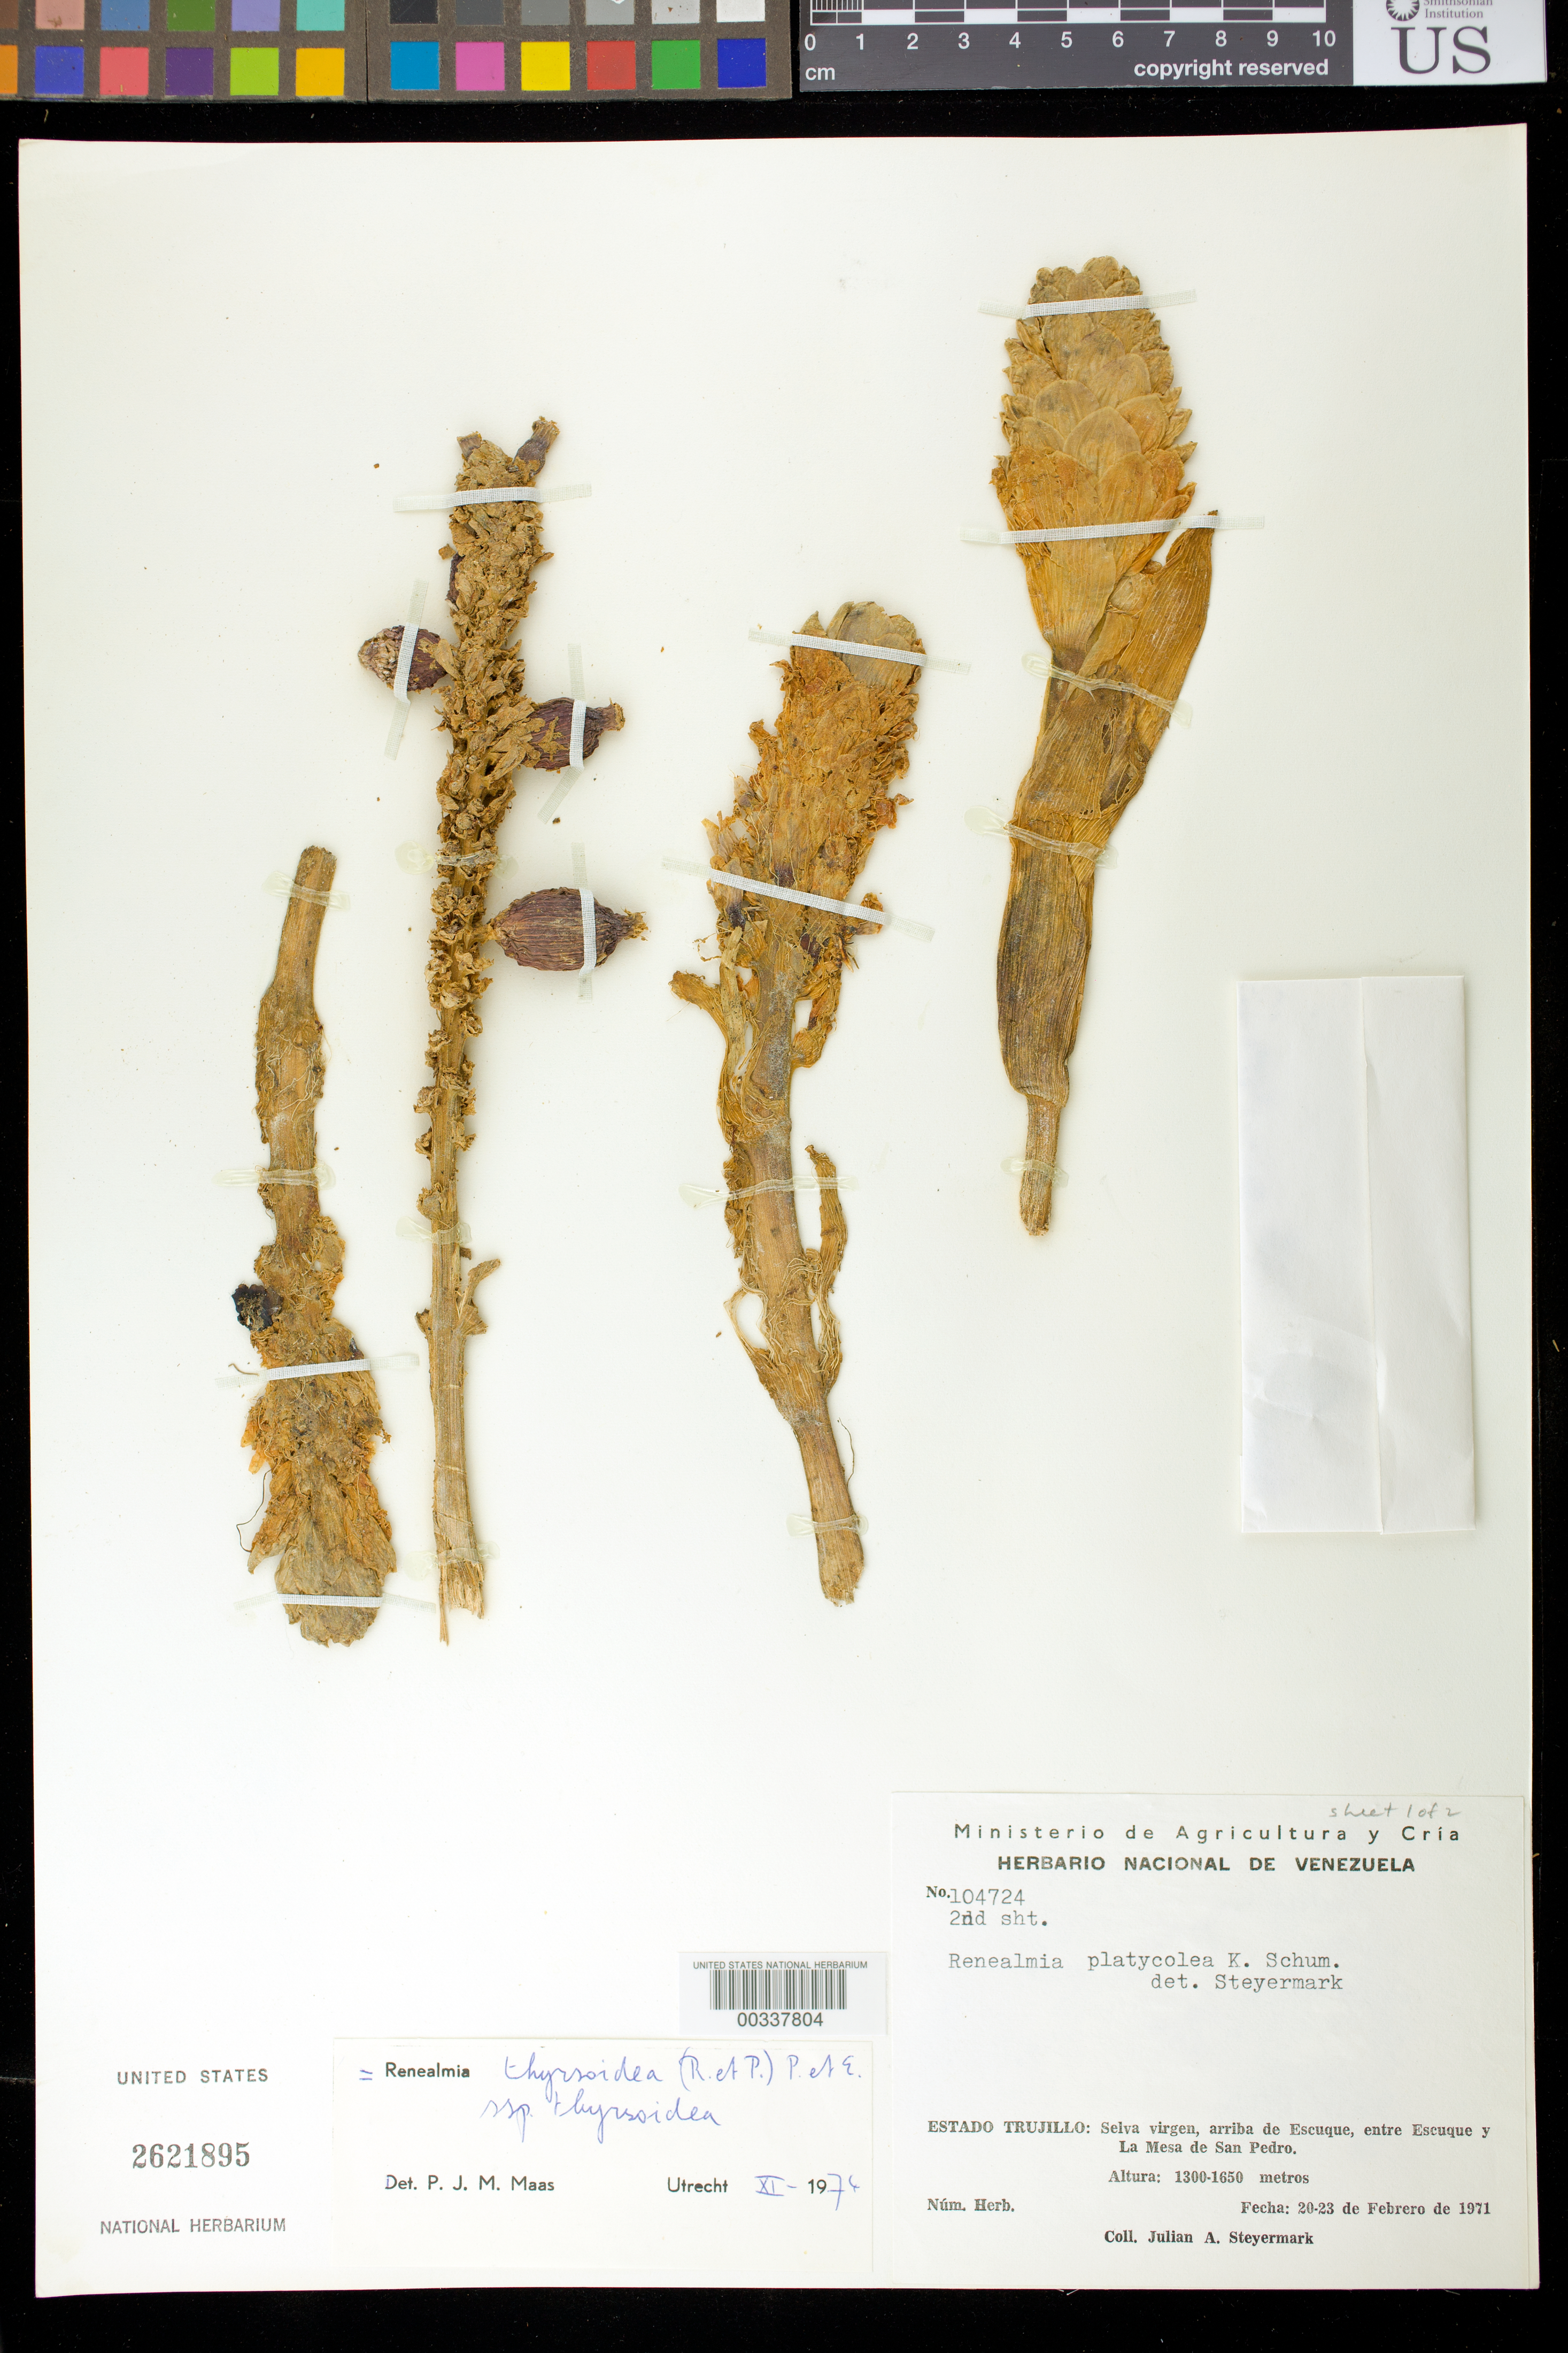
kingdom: Plantae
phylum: Tracheophyta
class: Liliopsida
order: Zingiberales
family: Zingiberaceae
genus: Renealmia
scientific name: Renealmia thyrsoidea subsp. thyrsoidea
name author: (Ruiz & Pav.) Poepp. & Endl.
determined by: Maas, Paul J. M.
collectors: J. Steyermark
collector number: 104724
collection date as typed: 20 Feb 1971 to 23 Feb 1971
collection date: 1971-02-20/1971-02-23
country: Venezuela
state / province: Trujillo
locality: Selva virgen, arriba de escuque, entre escuque y la mesa de san pedro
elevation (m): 1300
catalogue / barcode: US 2621895